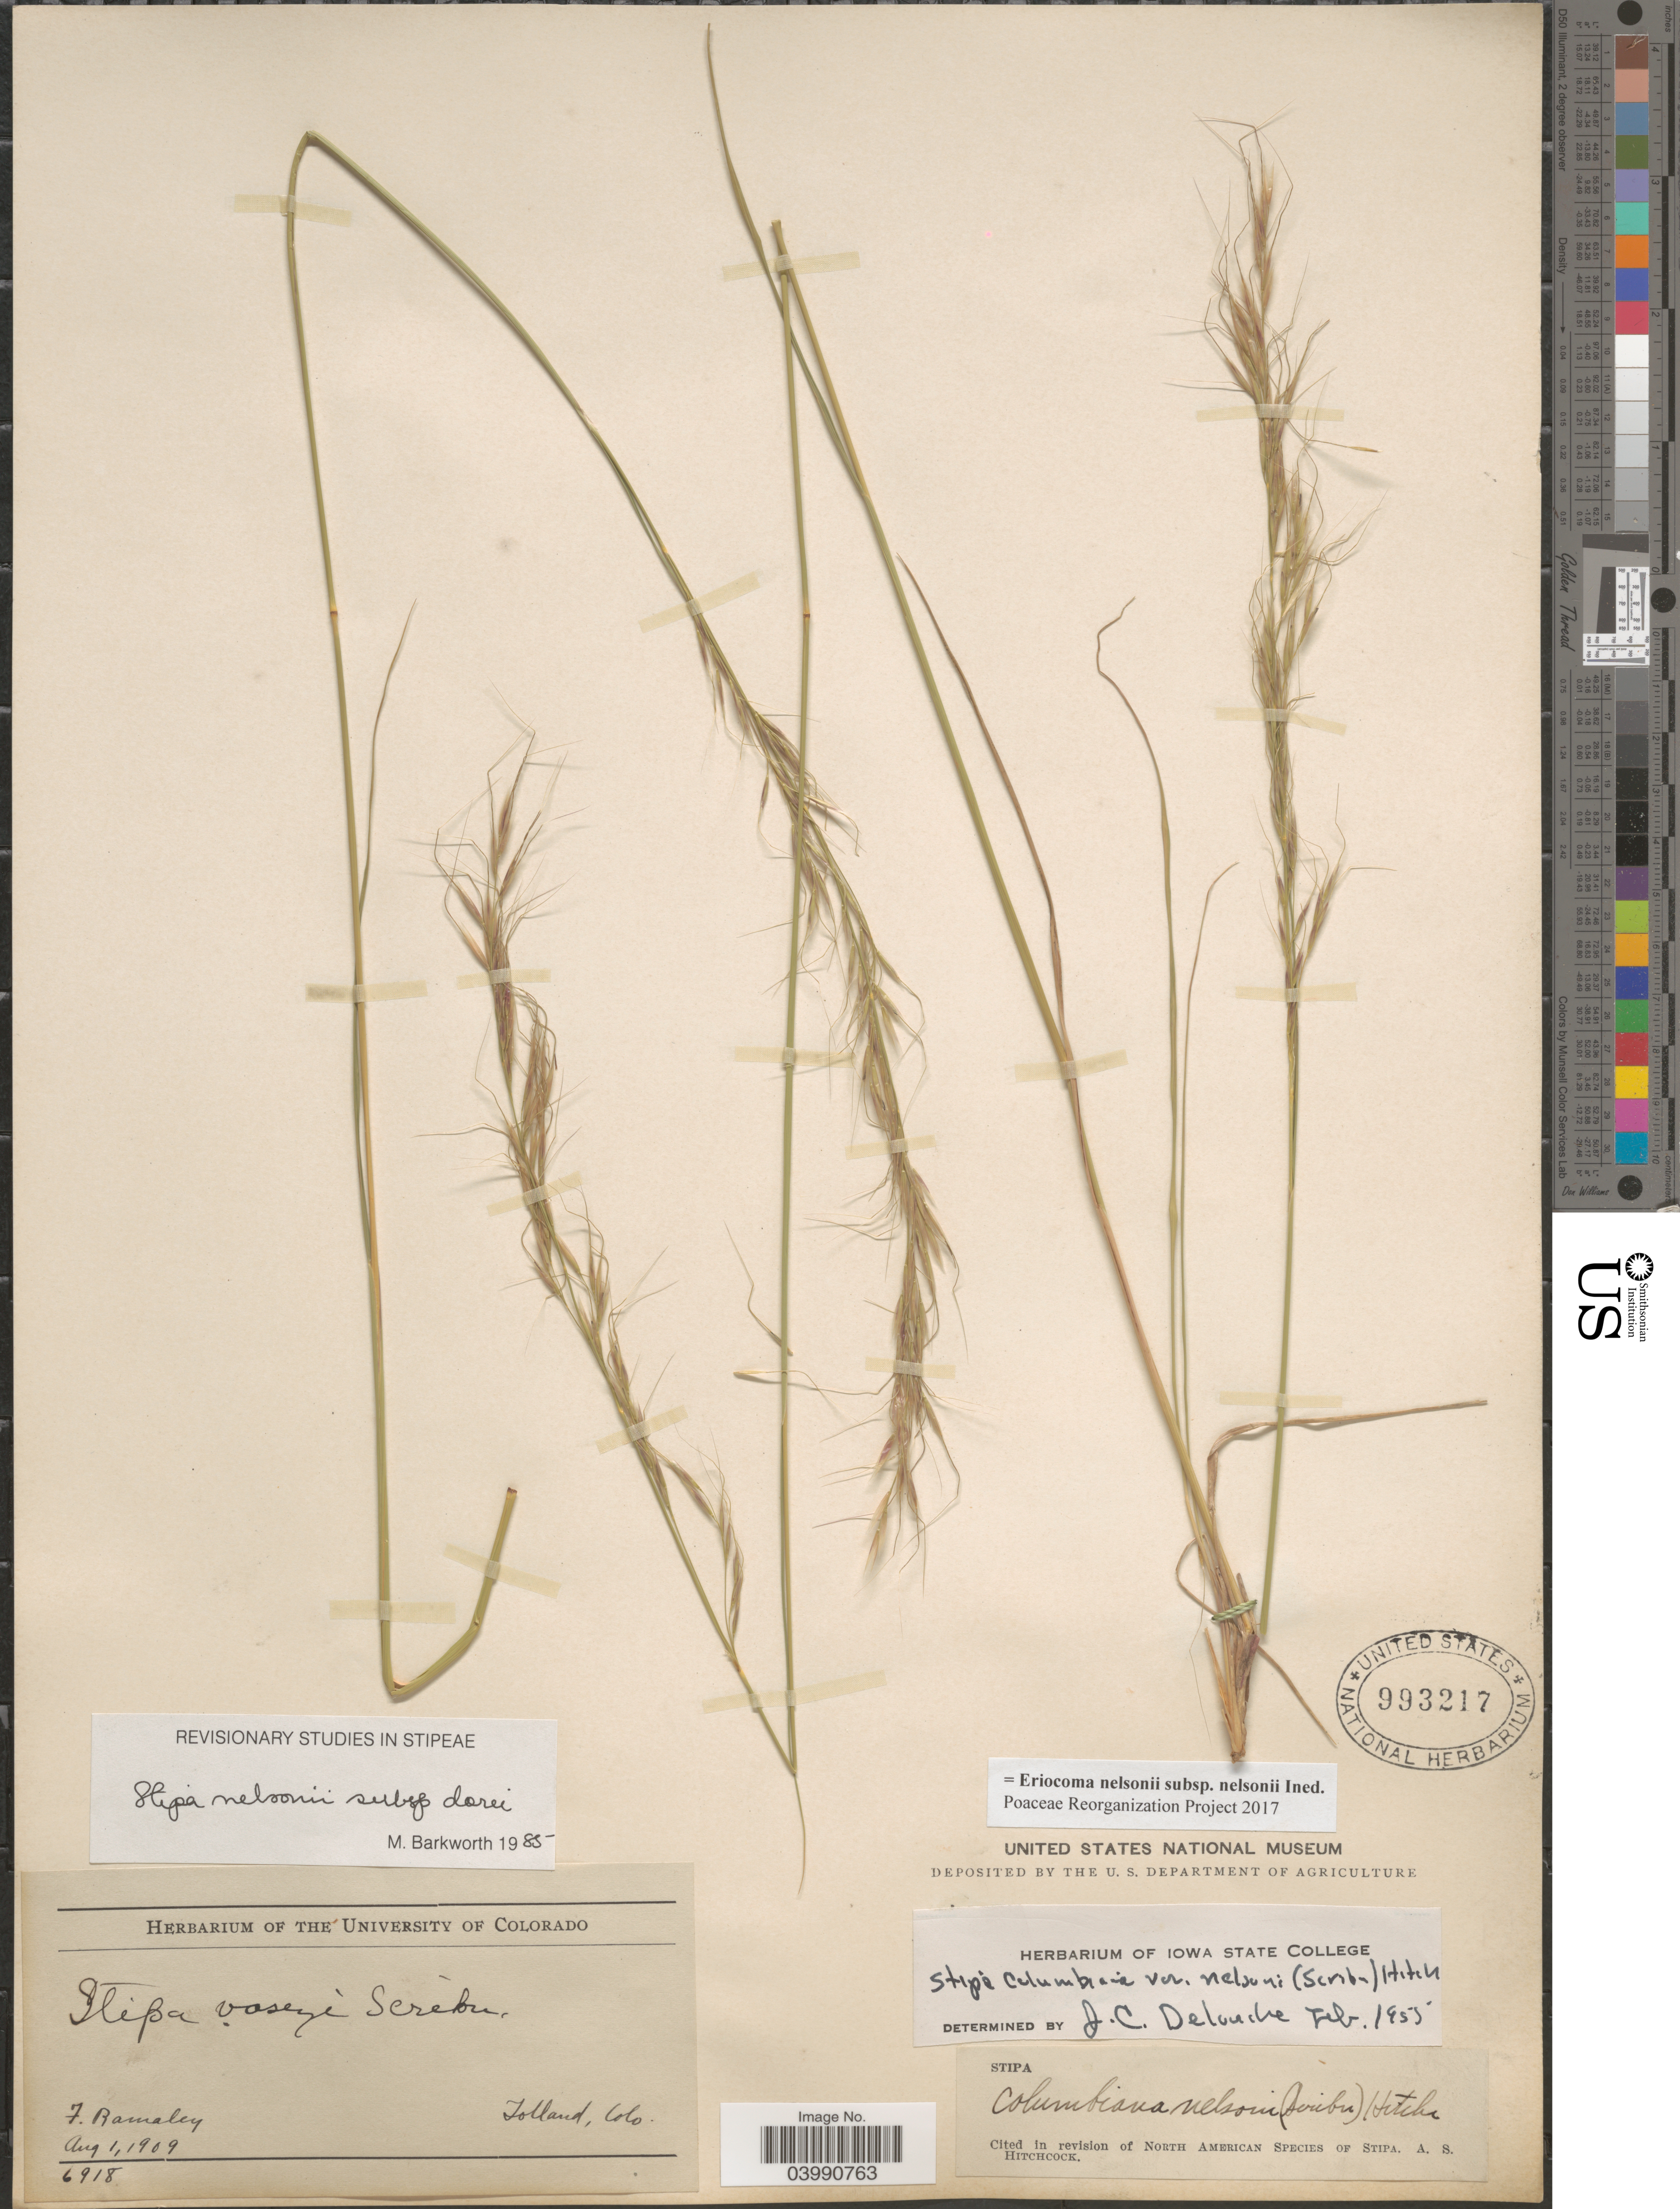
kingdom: Plantae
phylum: Tracheophyta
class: Liliopsida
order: Poales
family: Poaceae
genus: Eriocoma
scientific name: Eriocoma nelsonii subsp. nelsonii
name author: (Scribn.) Romasch.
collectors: F. Ramaley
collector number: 6918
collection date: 1909-08-01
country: United States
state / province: Colorado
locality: Tolland.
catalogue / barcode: US 993217